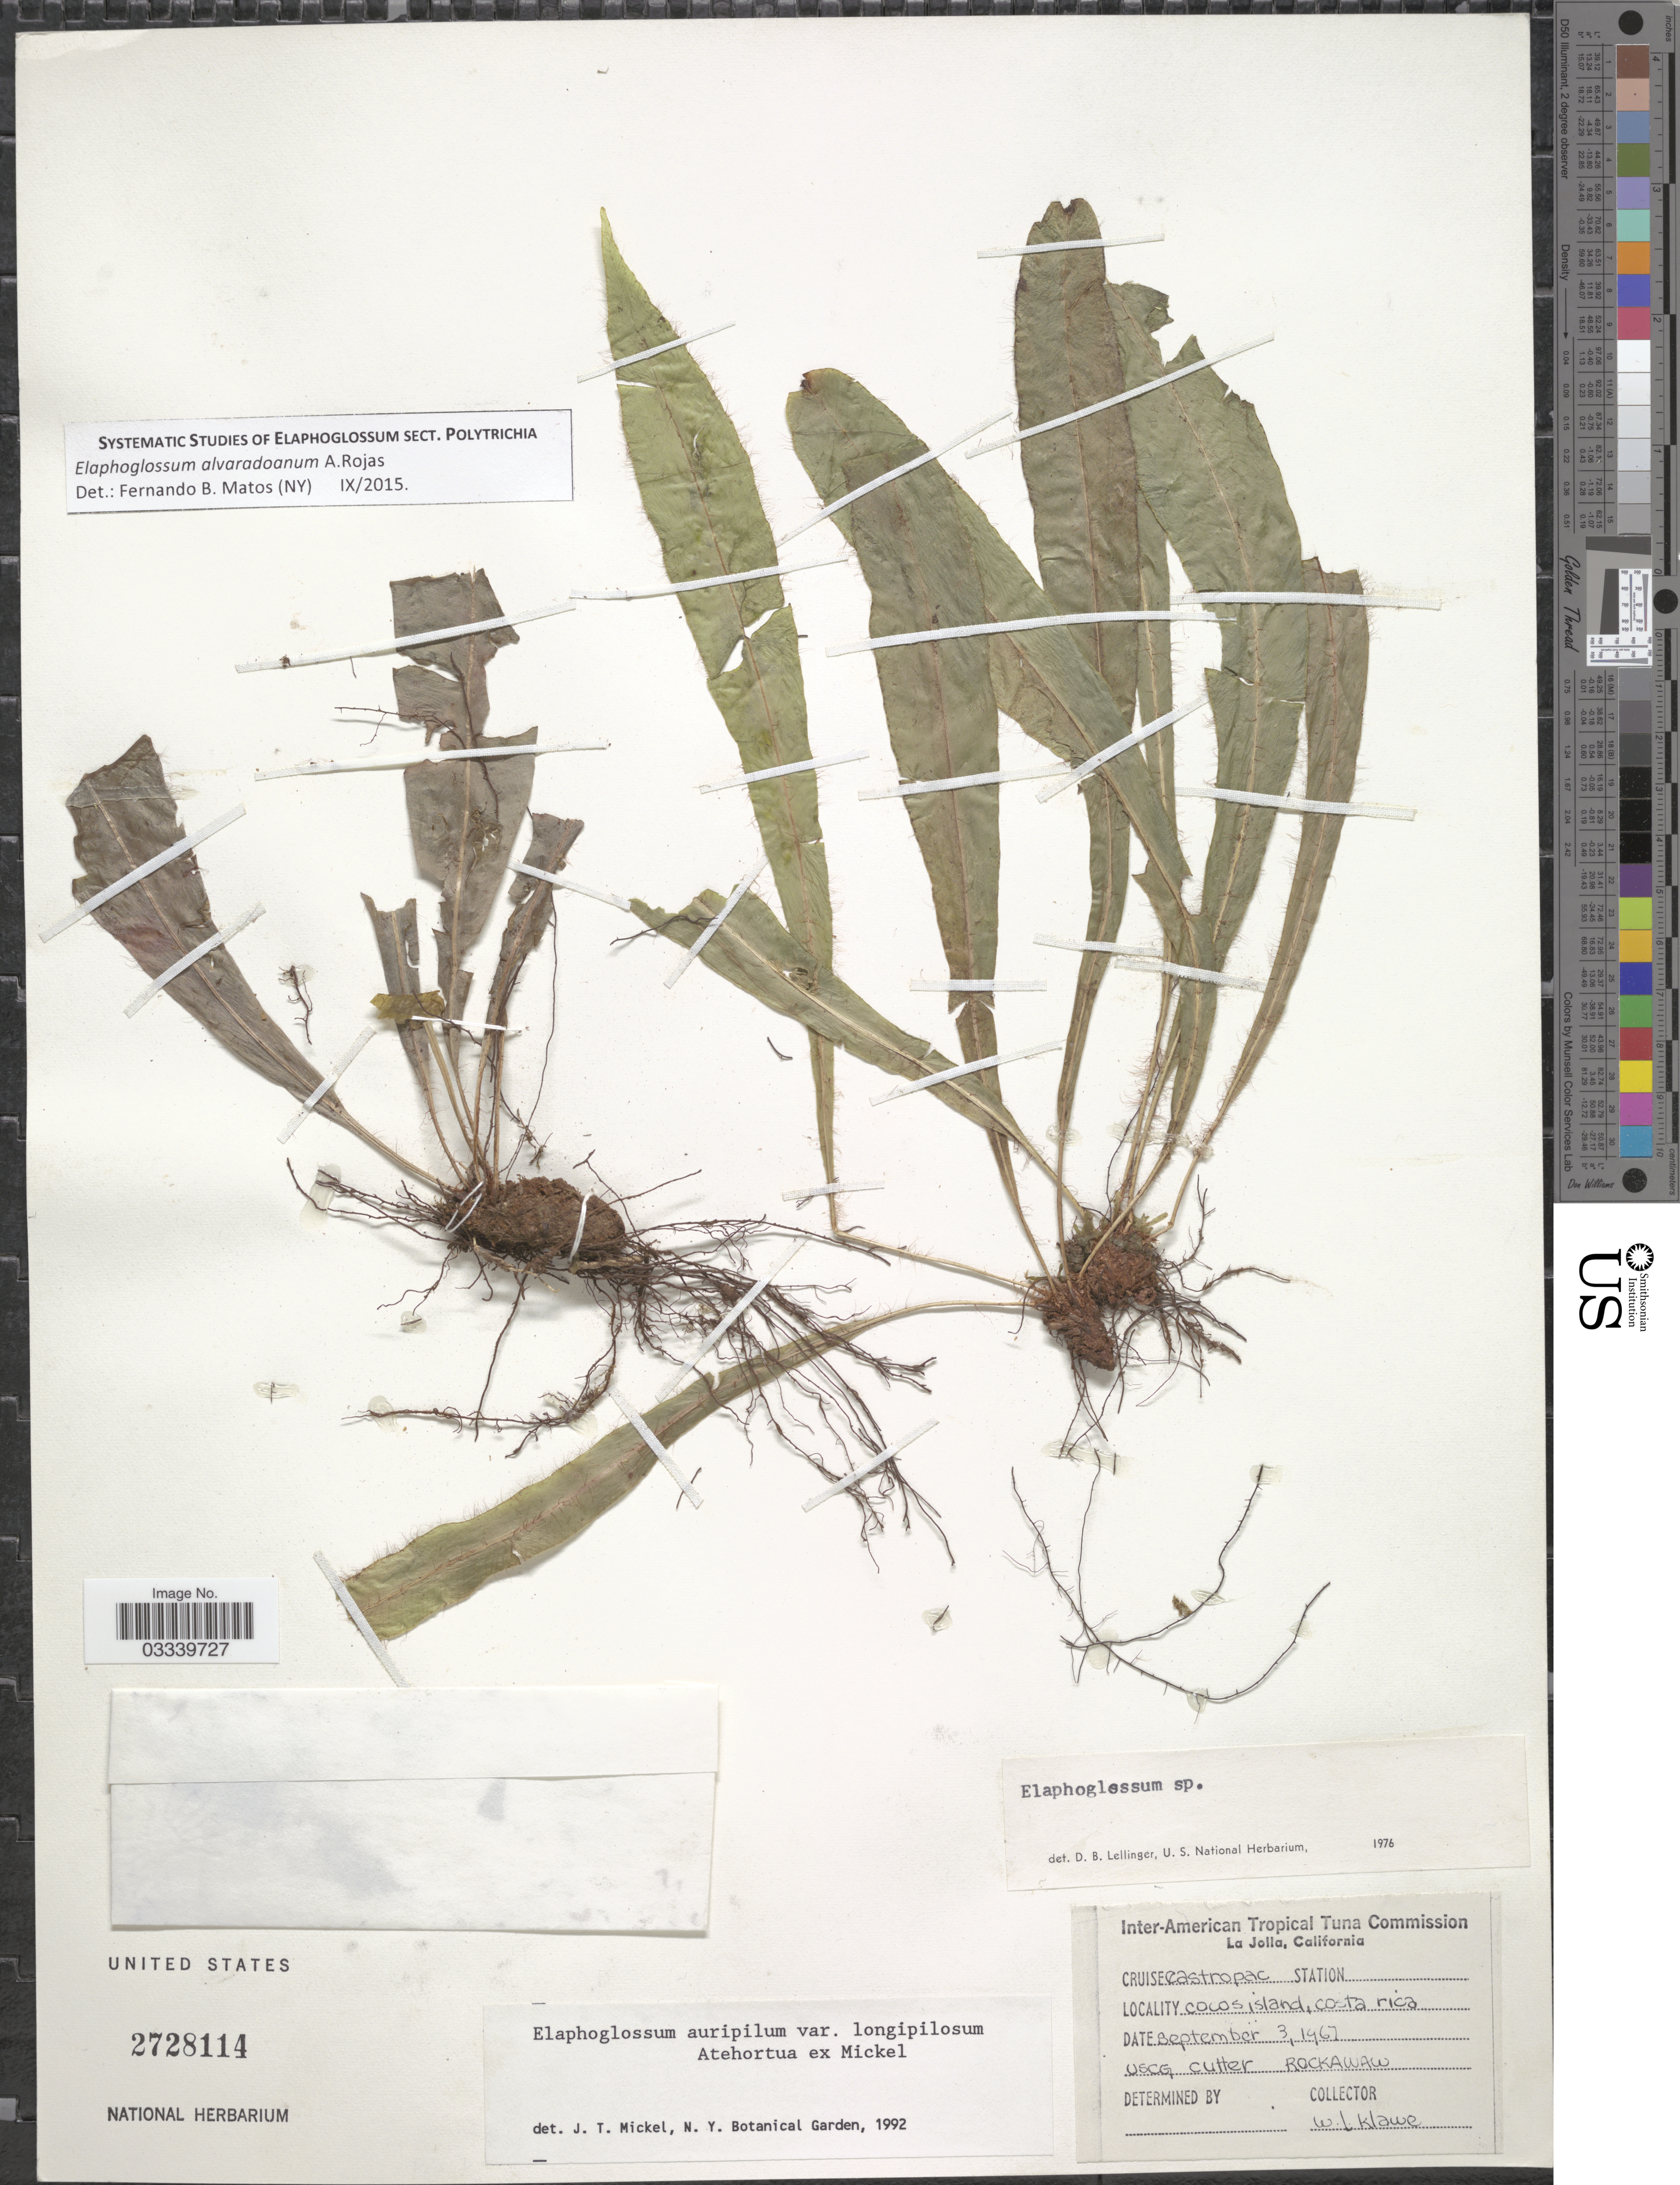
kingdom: Plantae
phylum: Tracheophyta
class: Polypodiopsida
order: Polypodiales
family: Dryopteridaceae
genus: Elaphoglossum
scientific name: Elaphoglossum alvaradoanum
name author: A. Rojas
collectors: W. Klawe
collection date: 1967-09-03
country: Costa Rica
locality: Coco's Island.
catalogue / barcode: US 2728114